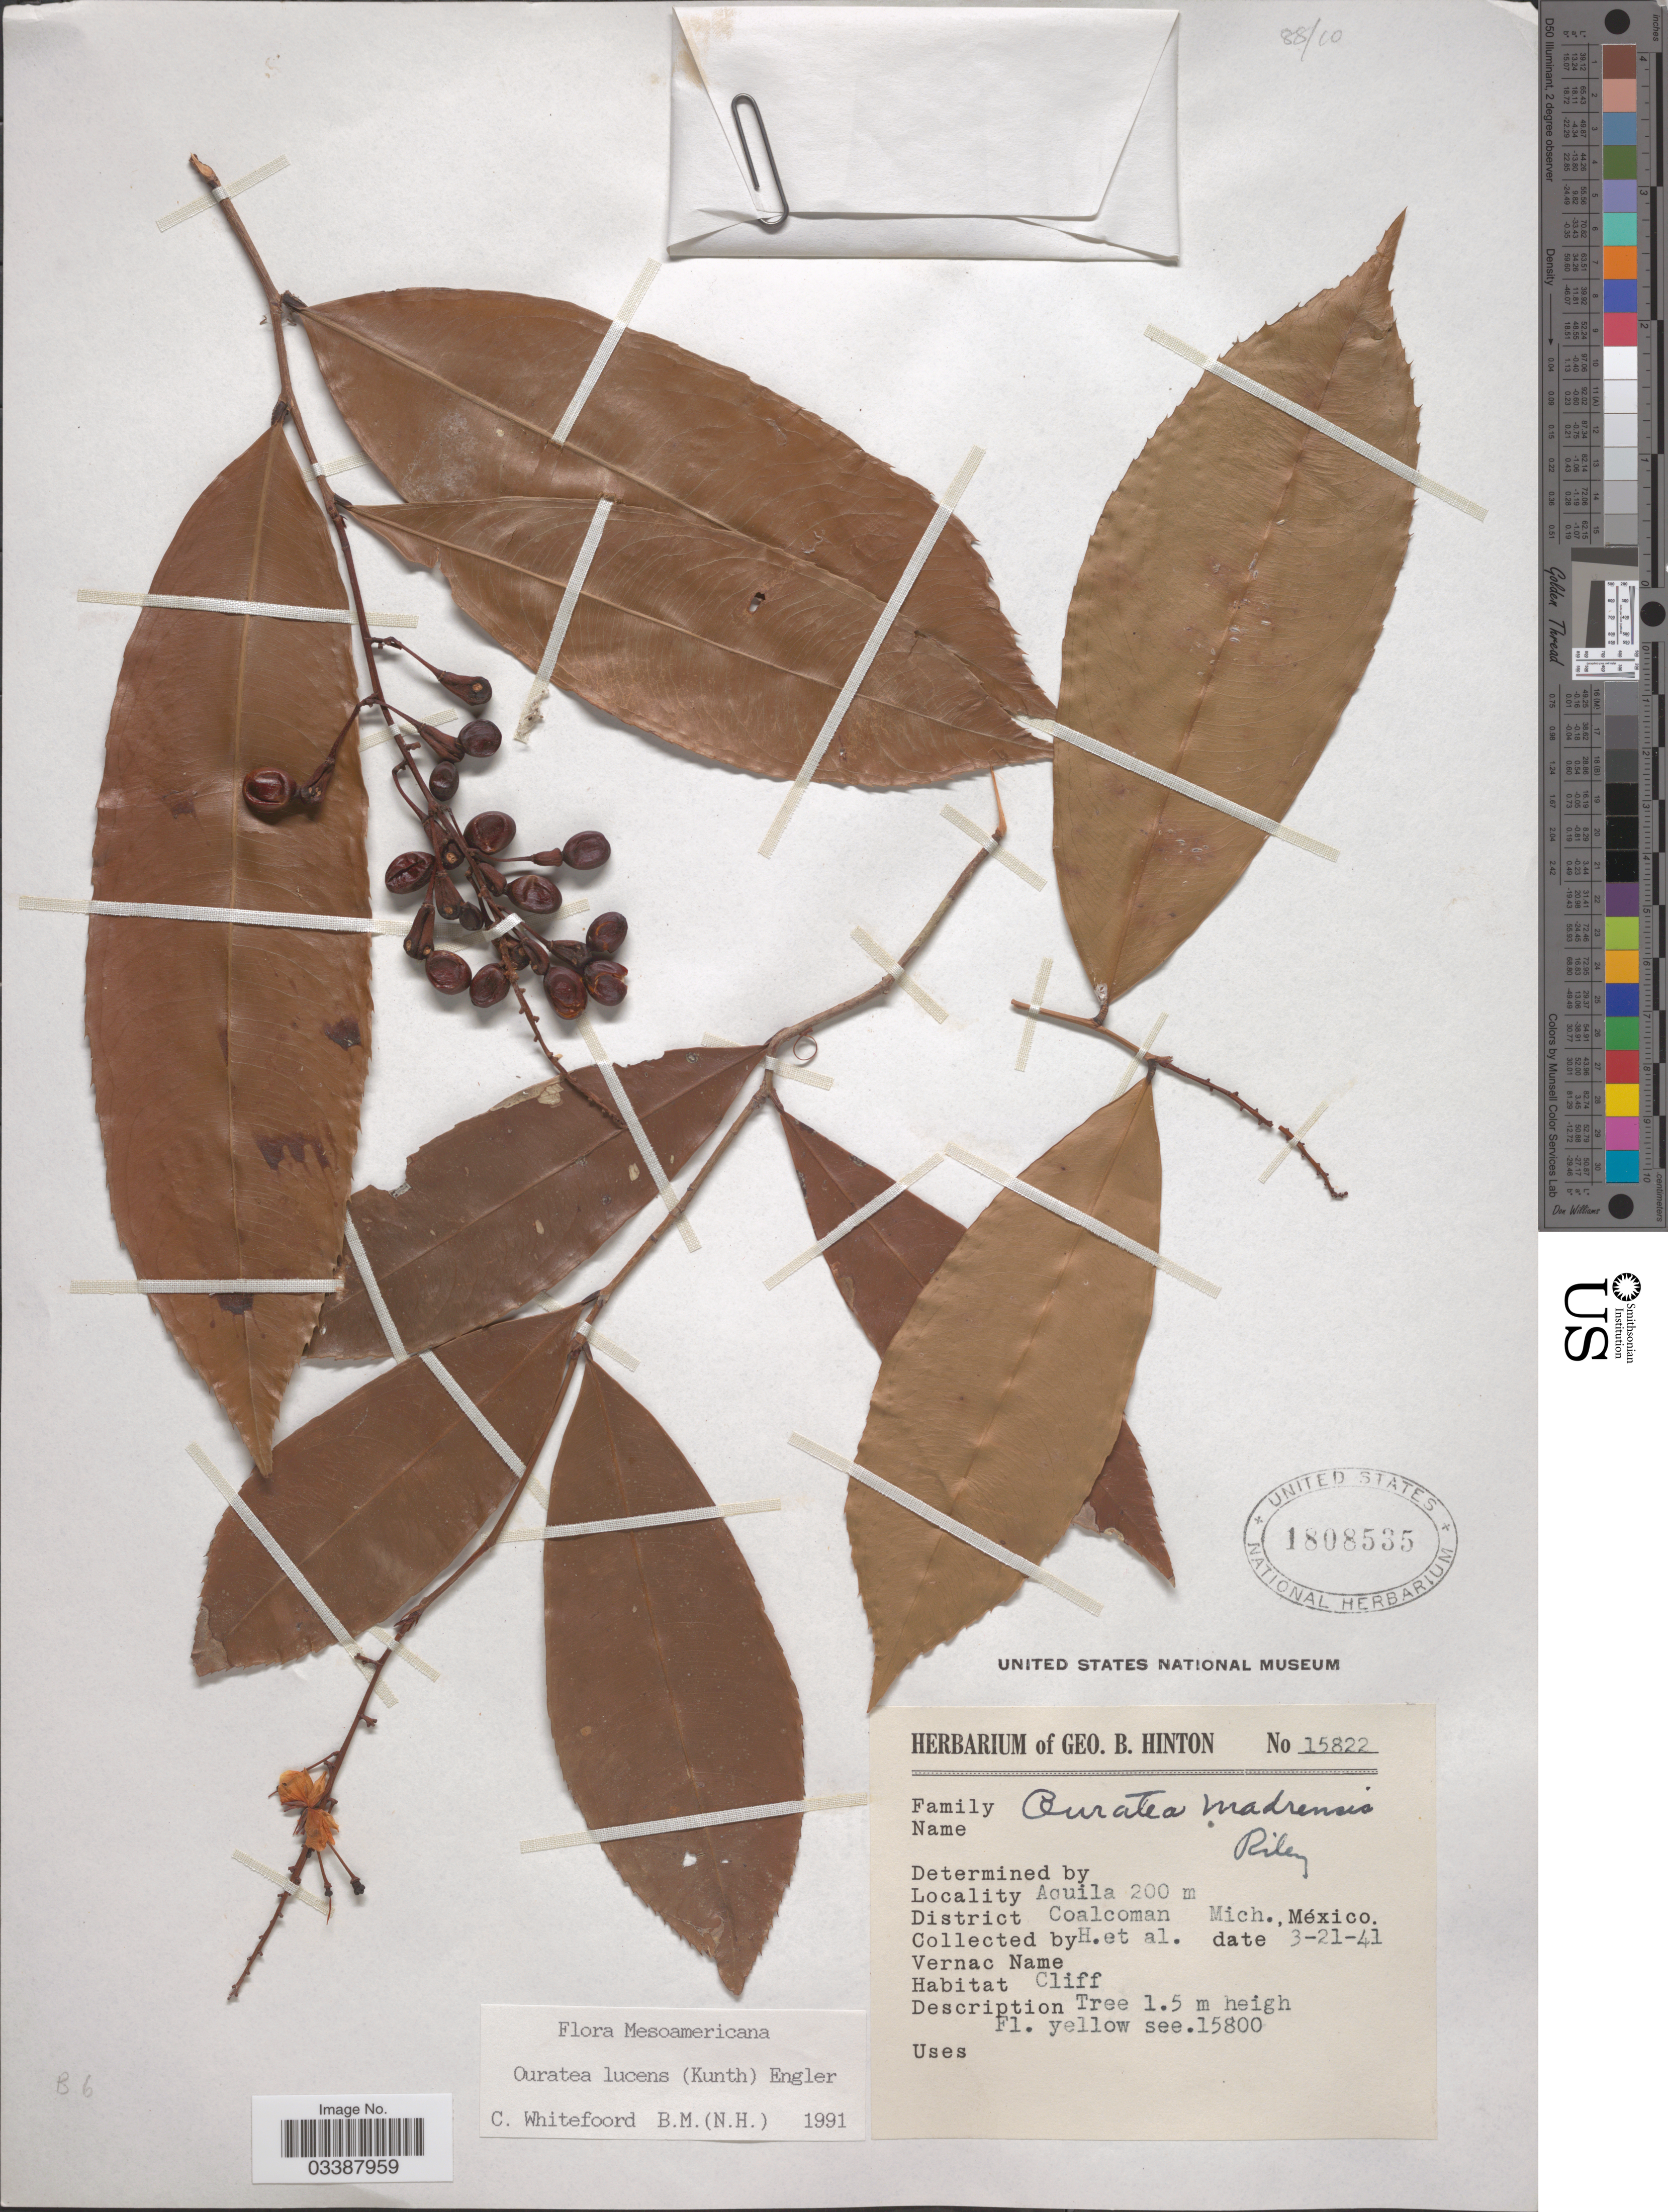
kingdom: Plantae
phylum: Tracheophyta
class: Magnoliopsida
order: Malpighiales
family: Ochnaceae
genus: Ouratea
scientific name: Ouratea lucens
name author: (Kunth) Engl.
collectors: G. B. Hinton & et al.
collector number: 15822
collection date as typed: Transcribed d/m/y: 21/3/41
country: Mexico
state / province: Michoacán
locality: Acuila. District Coalcoman.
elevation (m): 200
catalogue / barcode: US 1808535